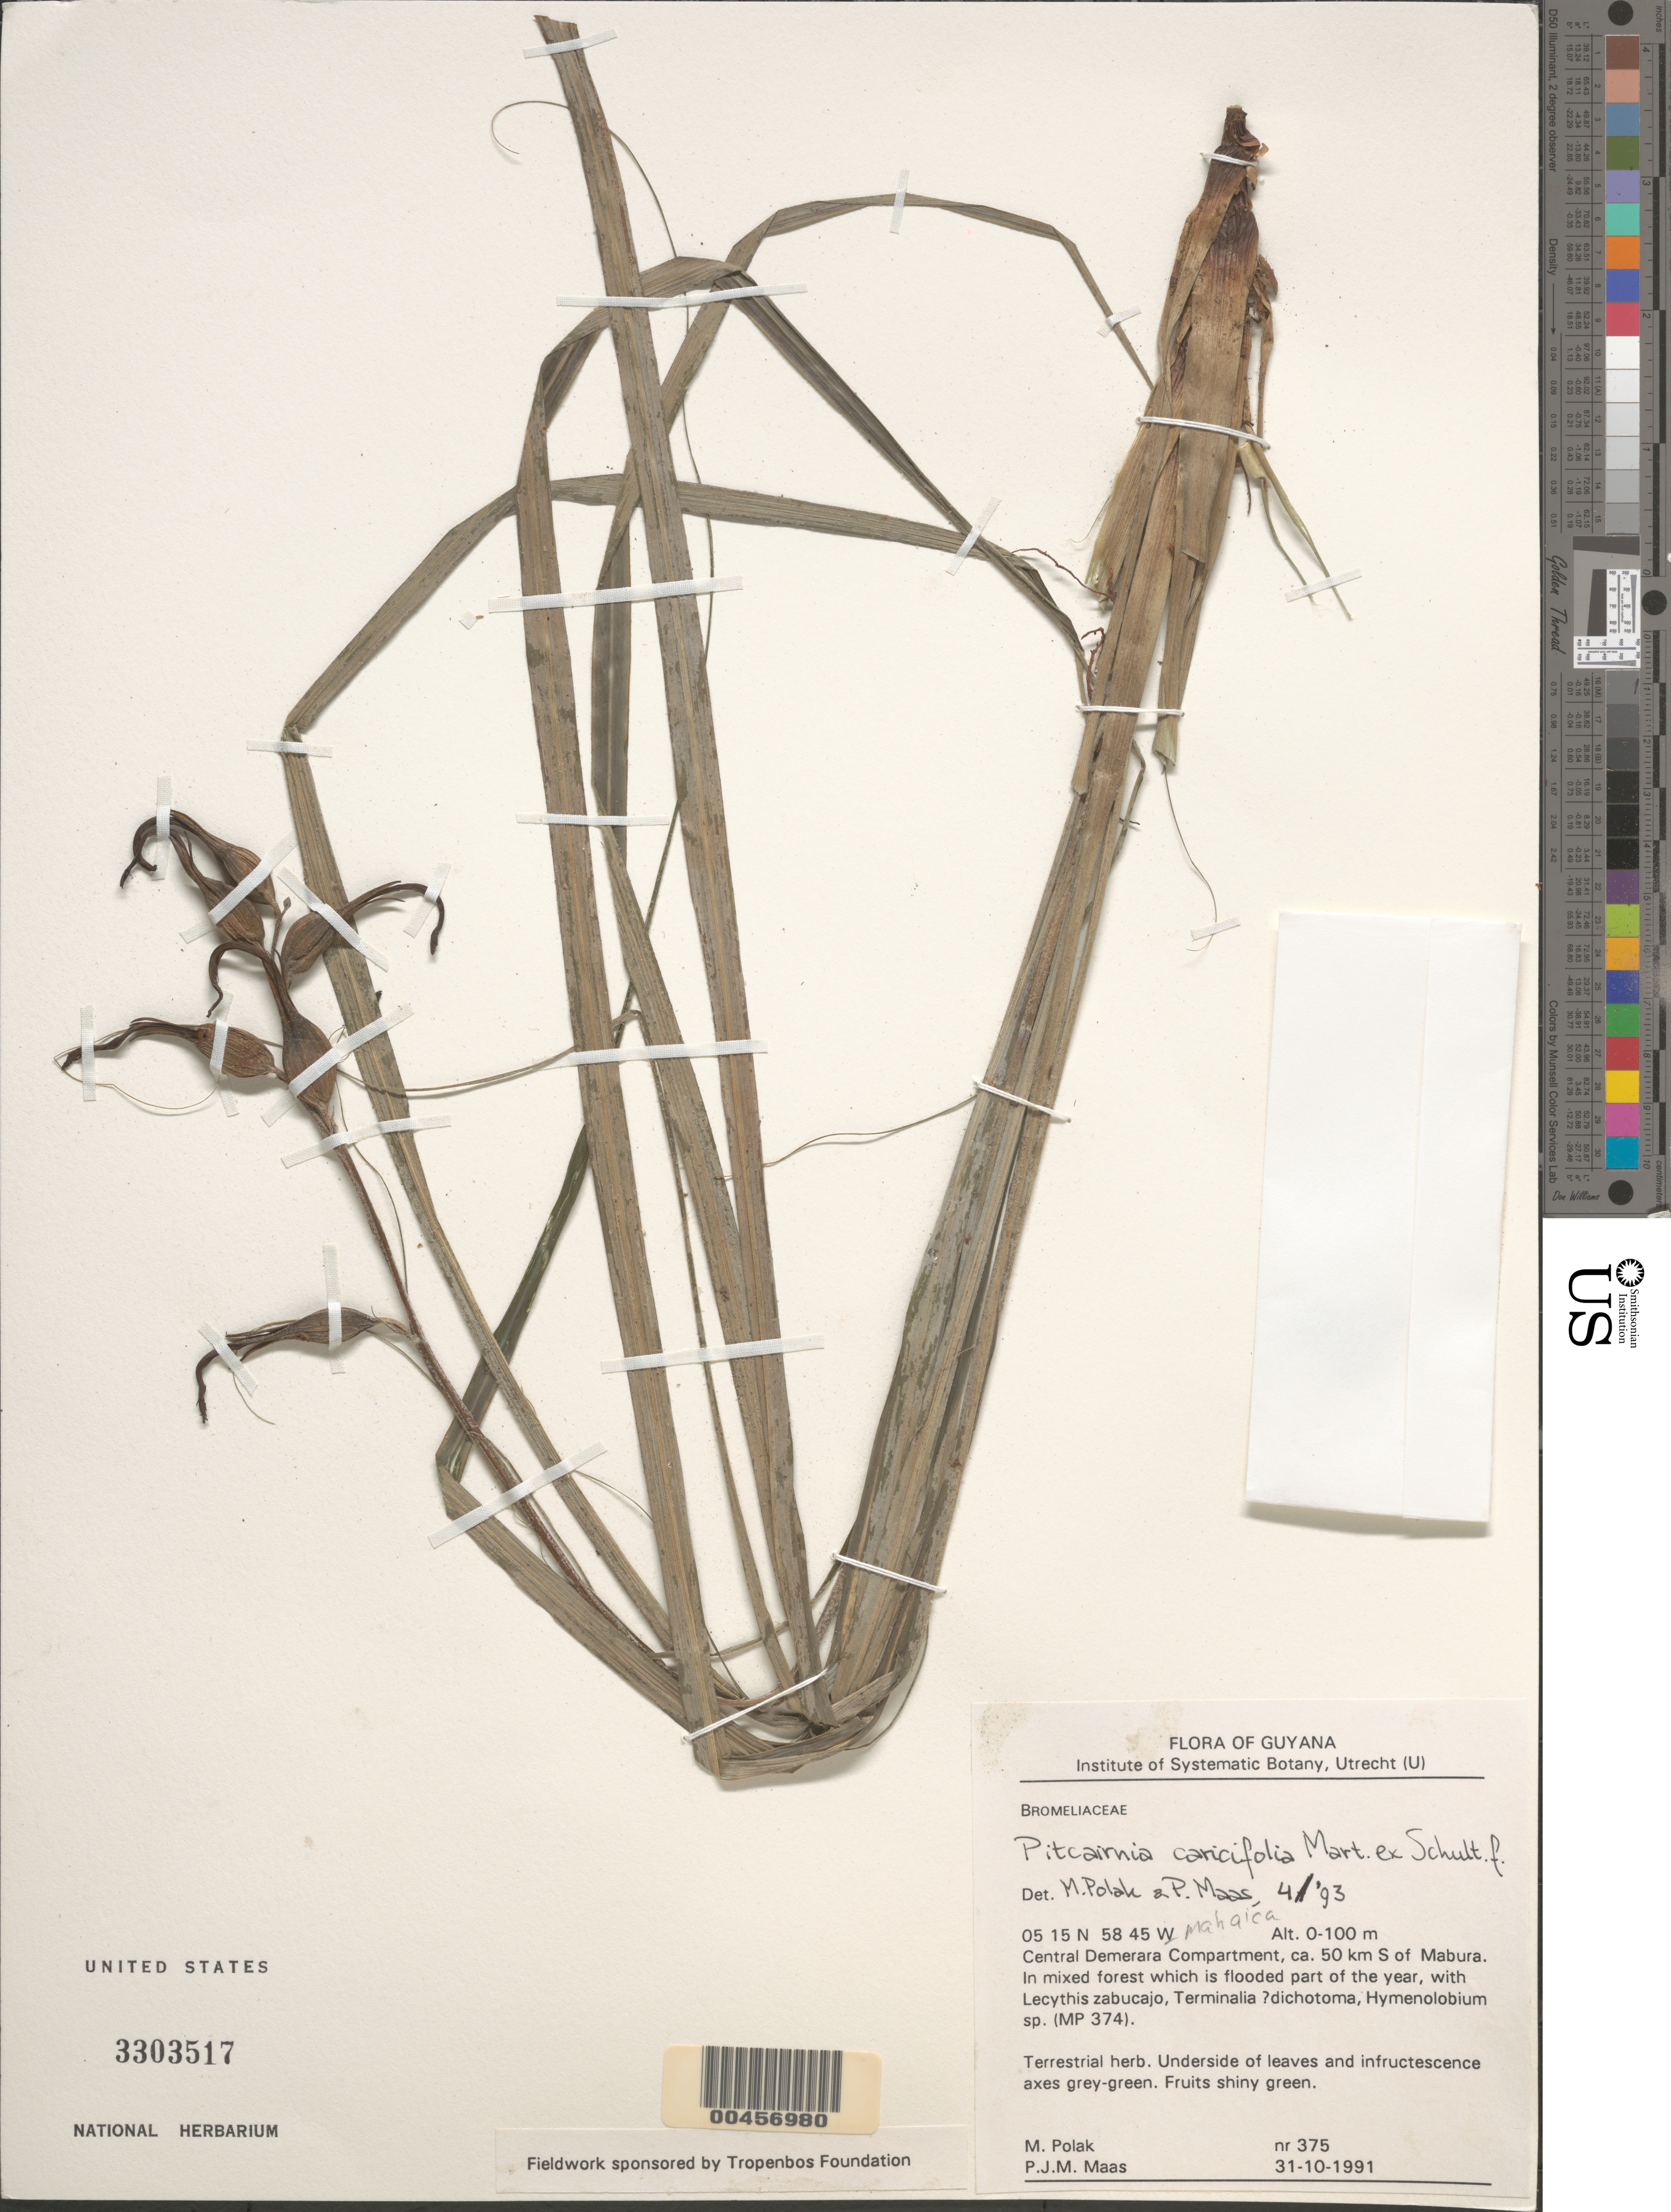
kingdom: Plantae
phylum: Tracheophyta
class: Liliopsida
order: Poales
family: Bromeliaceae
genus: Pitcairnia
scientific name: Pitcairnia caricifolia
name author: Mart. ex Schult. f.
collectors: M. Polak & P. Maas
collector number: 375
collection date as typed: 31 Oct 1991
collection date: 1991-10-31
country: Guyana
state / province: Demerara-Mahaica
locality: S of mabura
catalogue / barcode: US 3303517